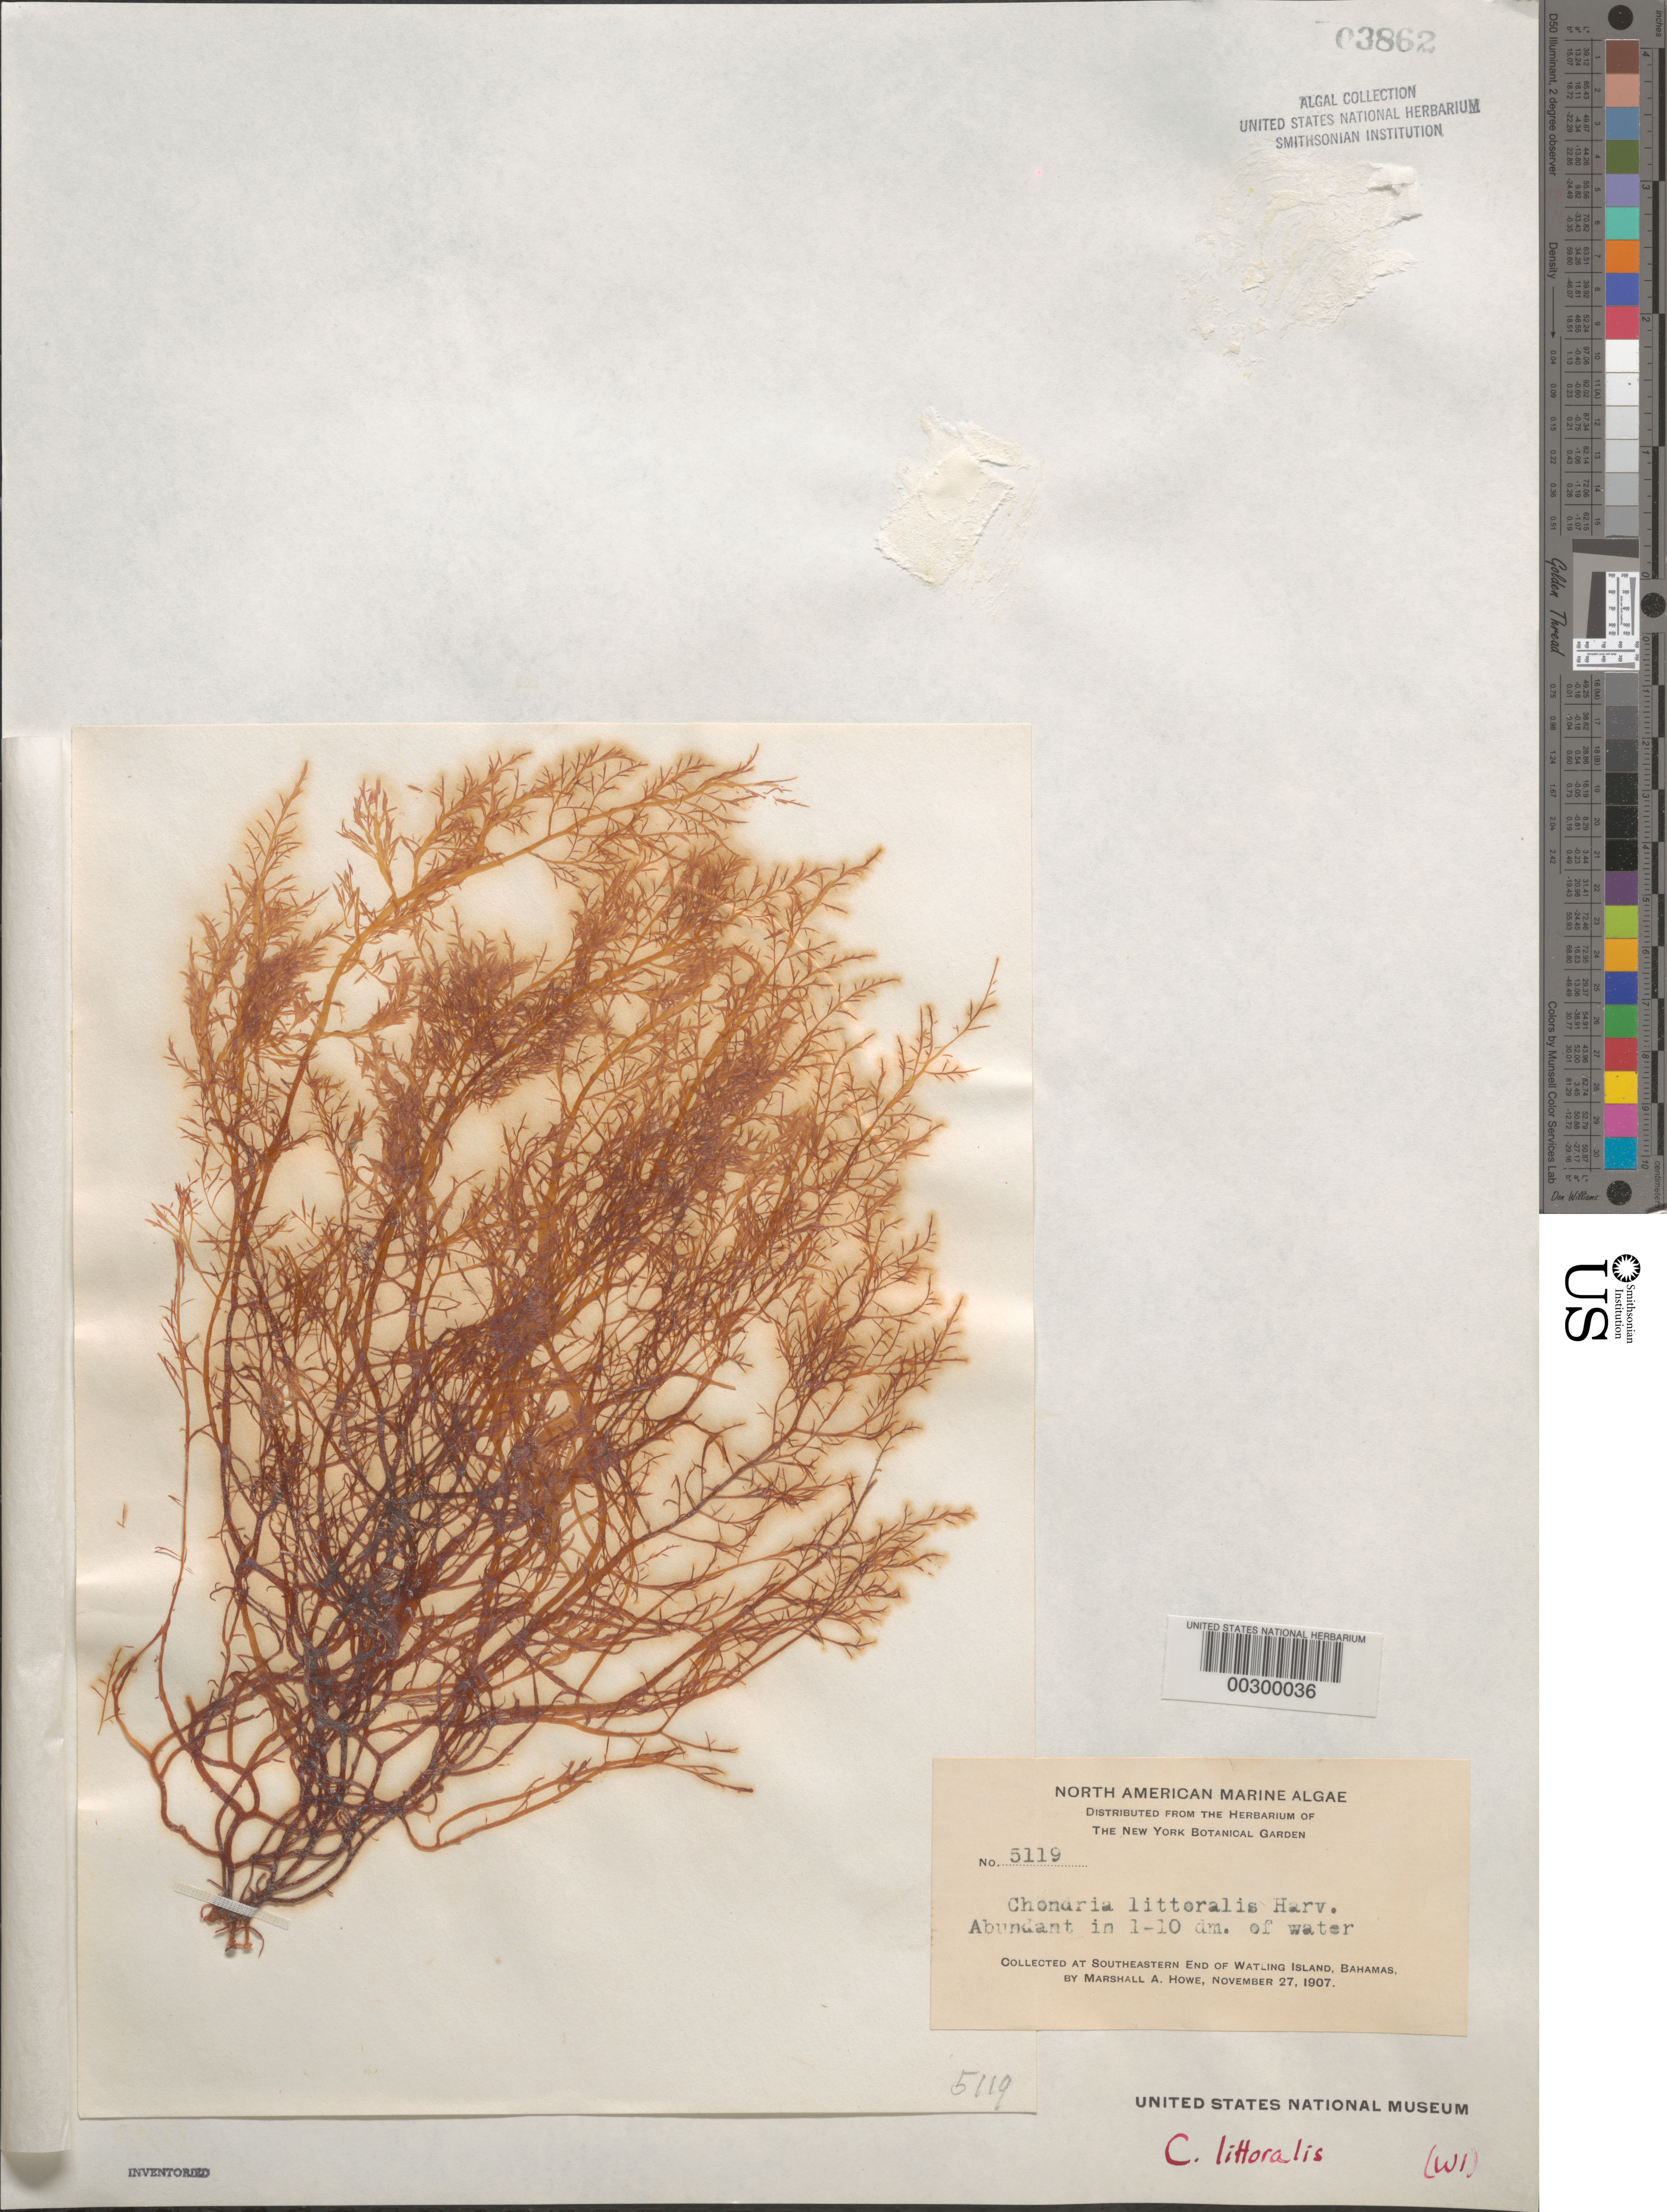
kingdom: Plantae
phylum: Rhodophyta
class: Florideophyceae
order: Ceramiales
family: Rhodomelaceae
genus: Chondria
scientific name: Chondria littoralis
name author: Harv.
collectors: M. A. Howe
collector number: MAH 5119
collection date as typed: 27 Nov 1907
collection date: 1907-11-27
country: Bahamas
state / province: San Salvador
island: San Salvador Island (Watling Island)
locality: Southeastern end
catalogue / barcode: US 3862